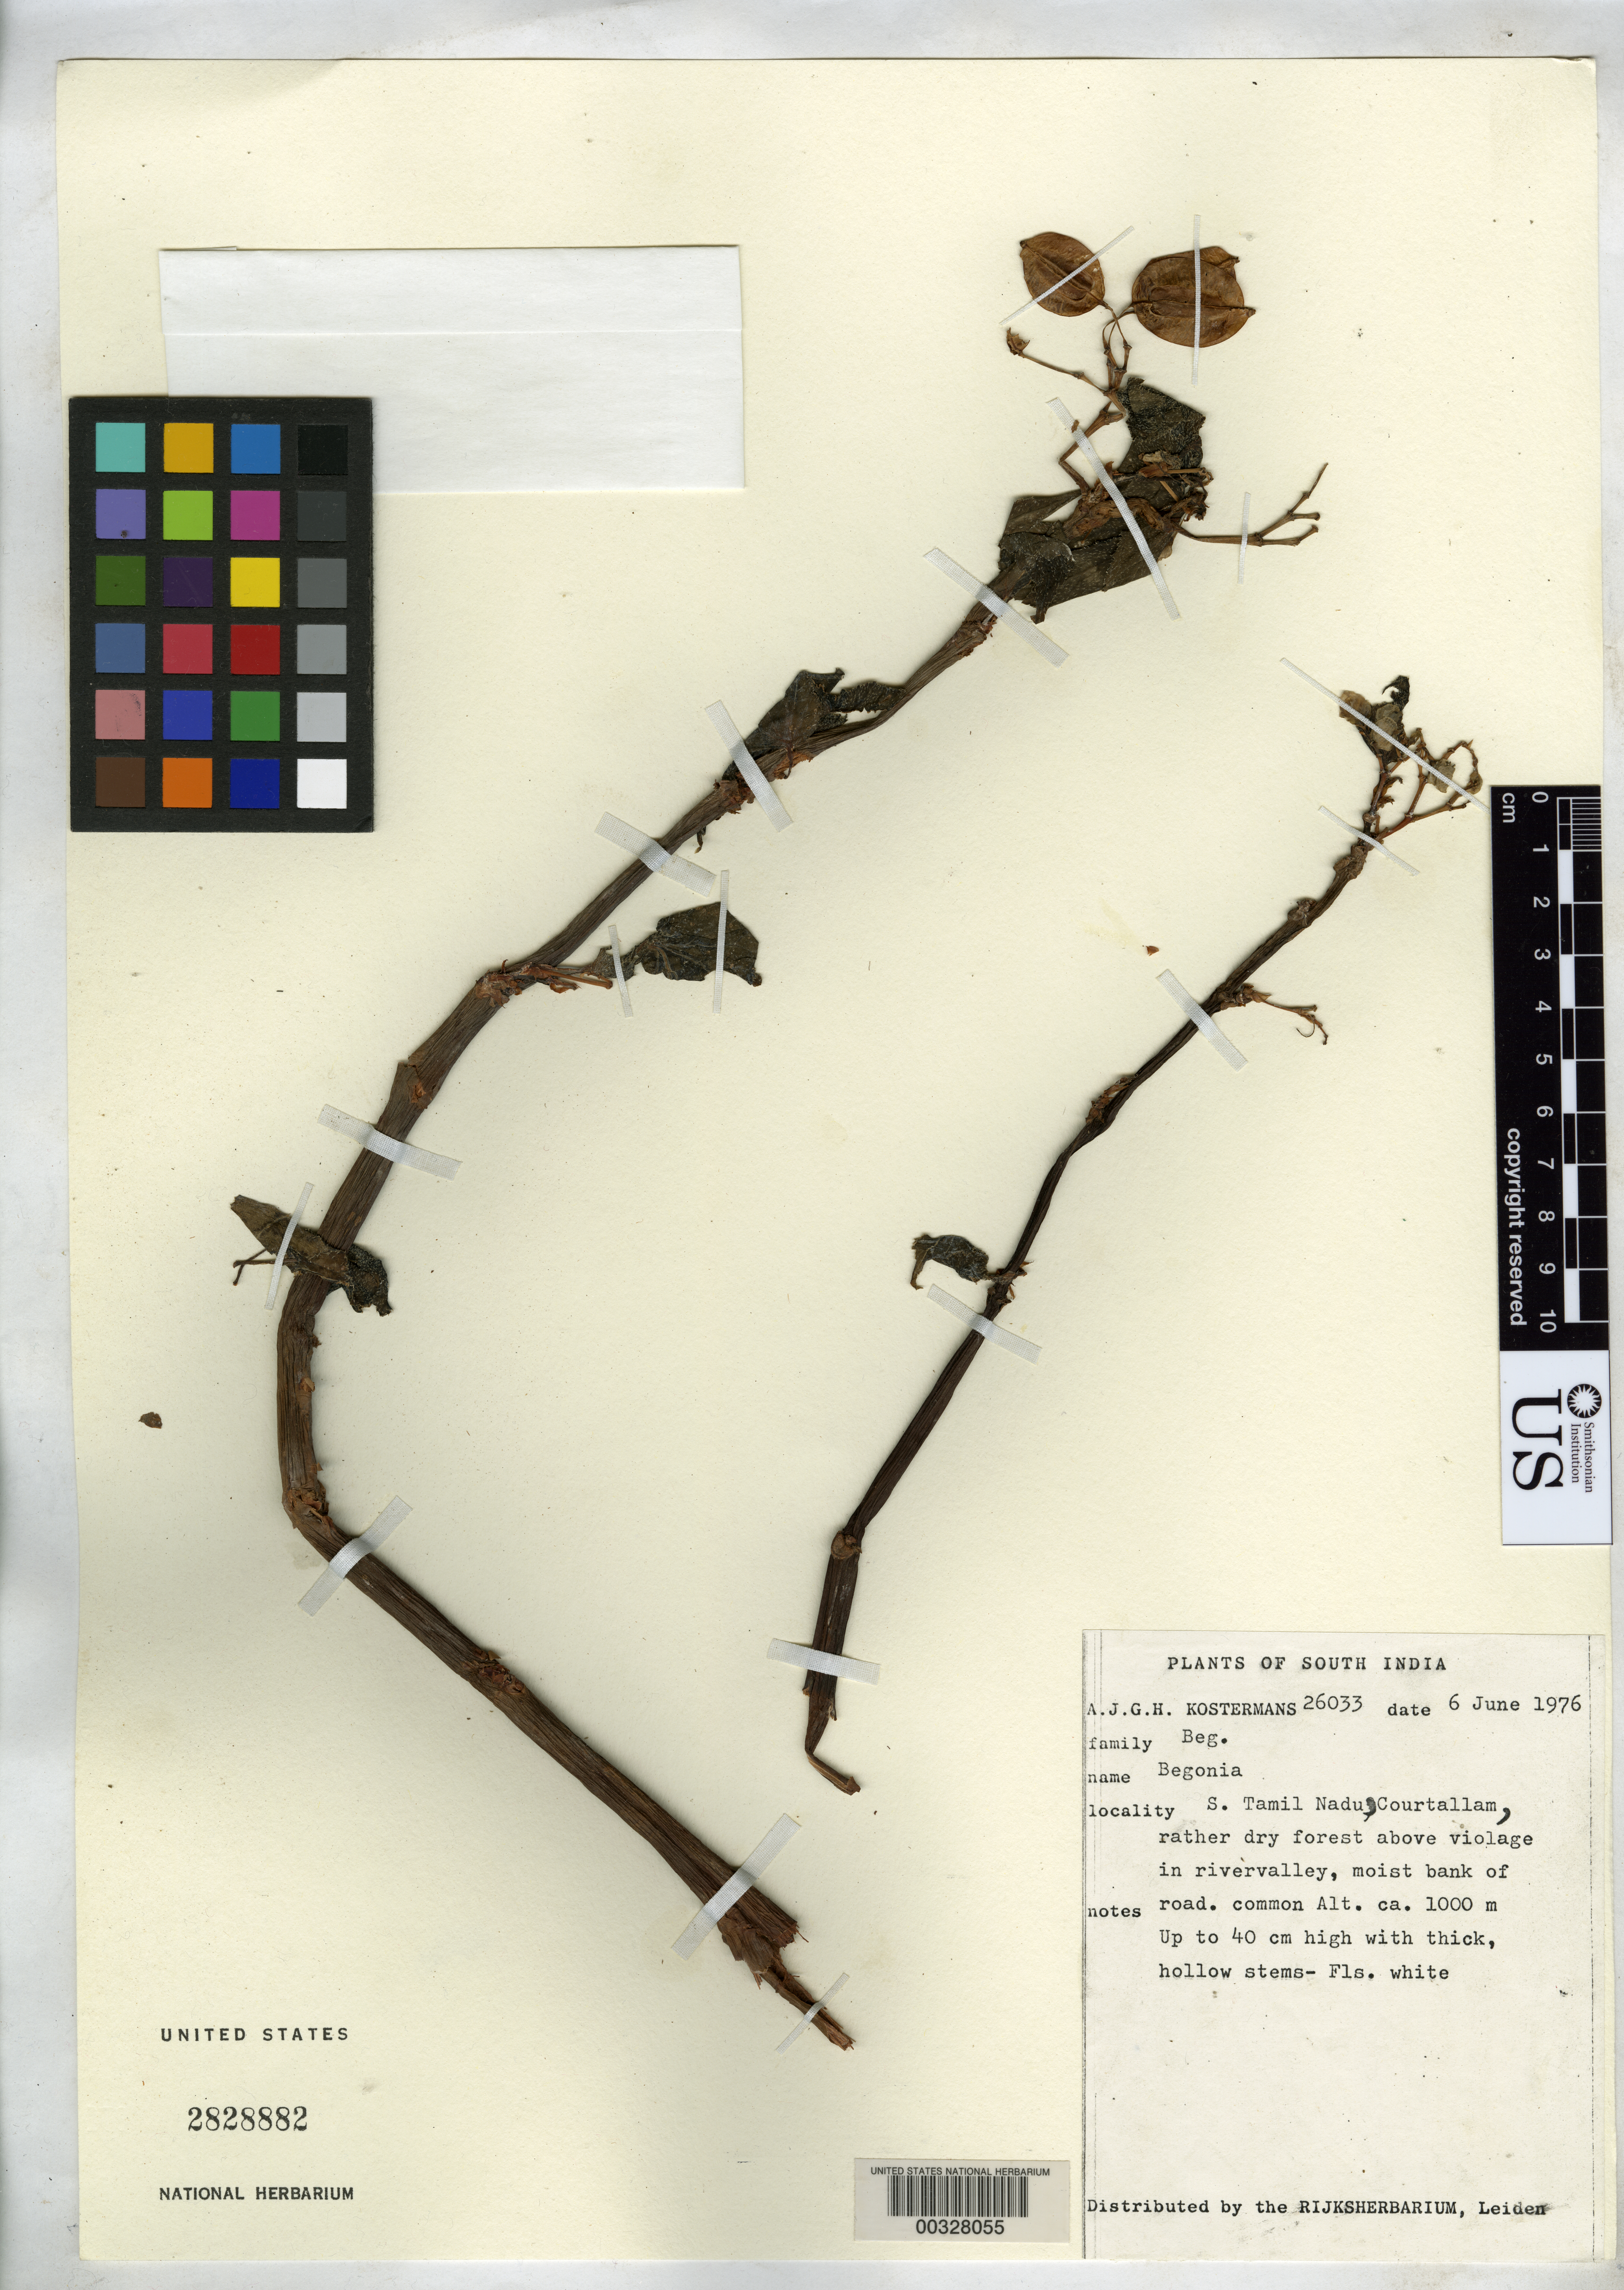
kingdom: Plantae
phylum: Tracheophyta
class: Magnoliopsida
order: Cucurbitales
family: Begoniaceae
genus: Begonia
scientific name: Begonia sp.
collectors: A. J. G. Kostermans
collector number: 26033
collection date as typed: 06 Jun 1976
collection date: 1976-06-06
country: India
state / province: Tamil Nadu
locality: S tamil nadu, courtallam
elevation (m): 1000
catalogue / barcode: US 2828882